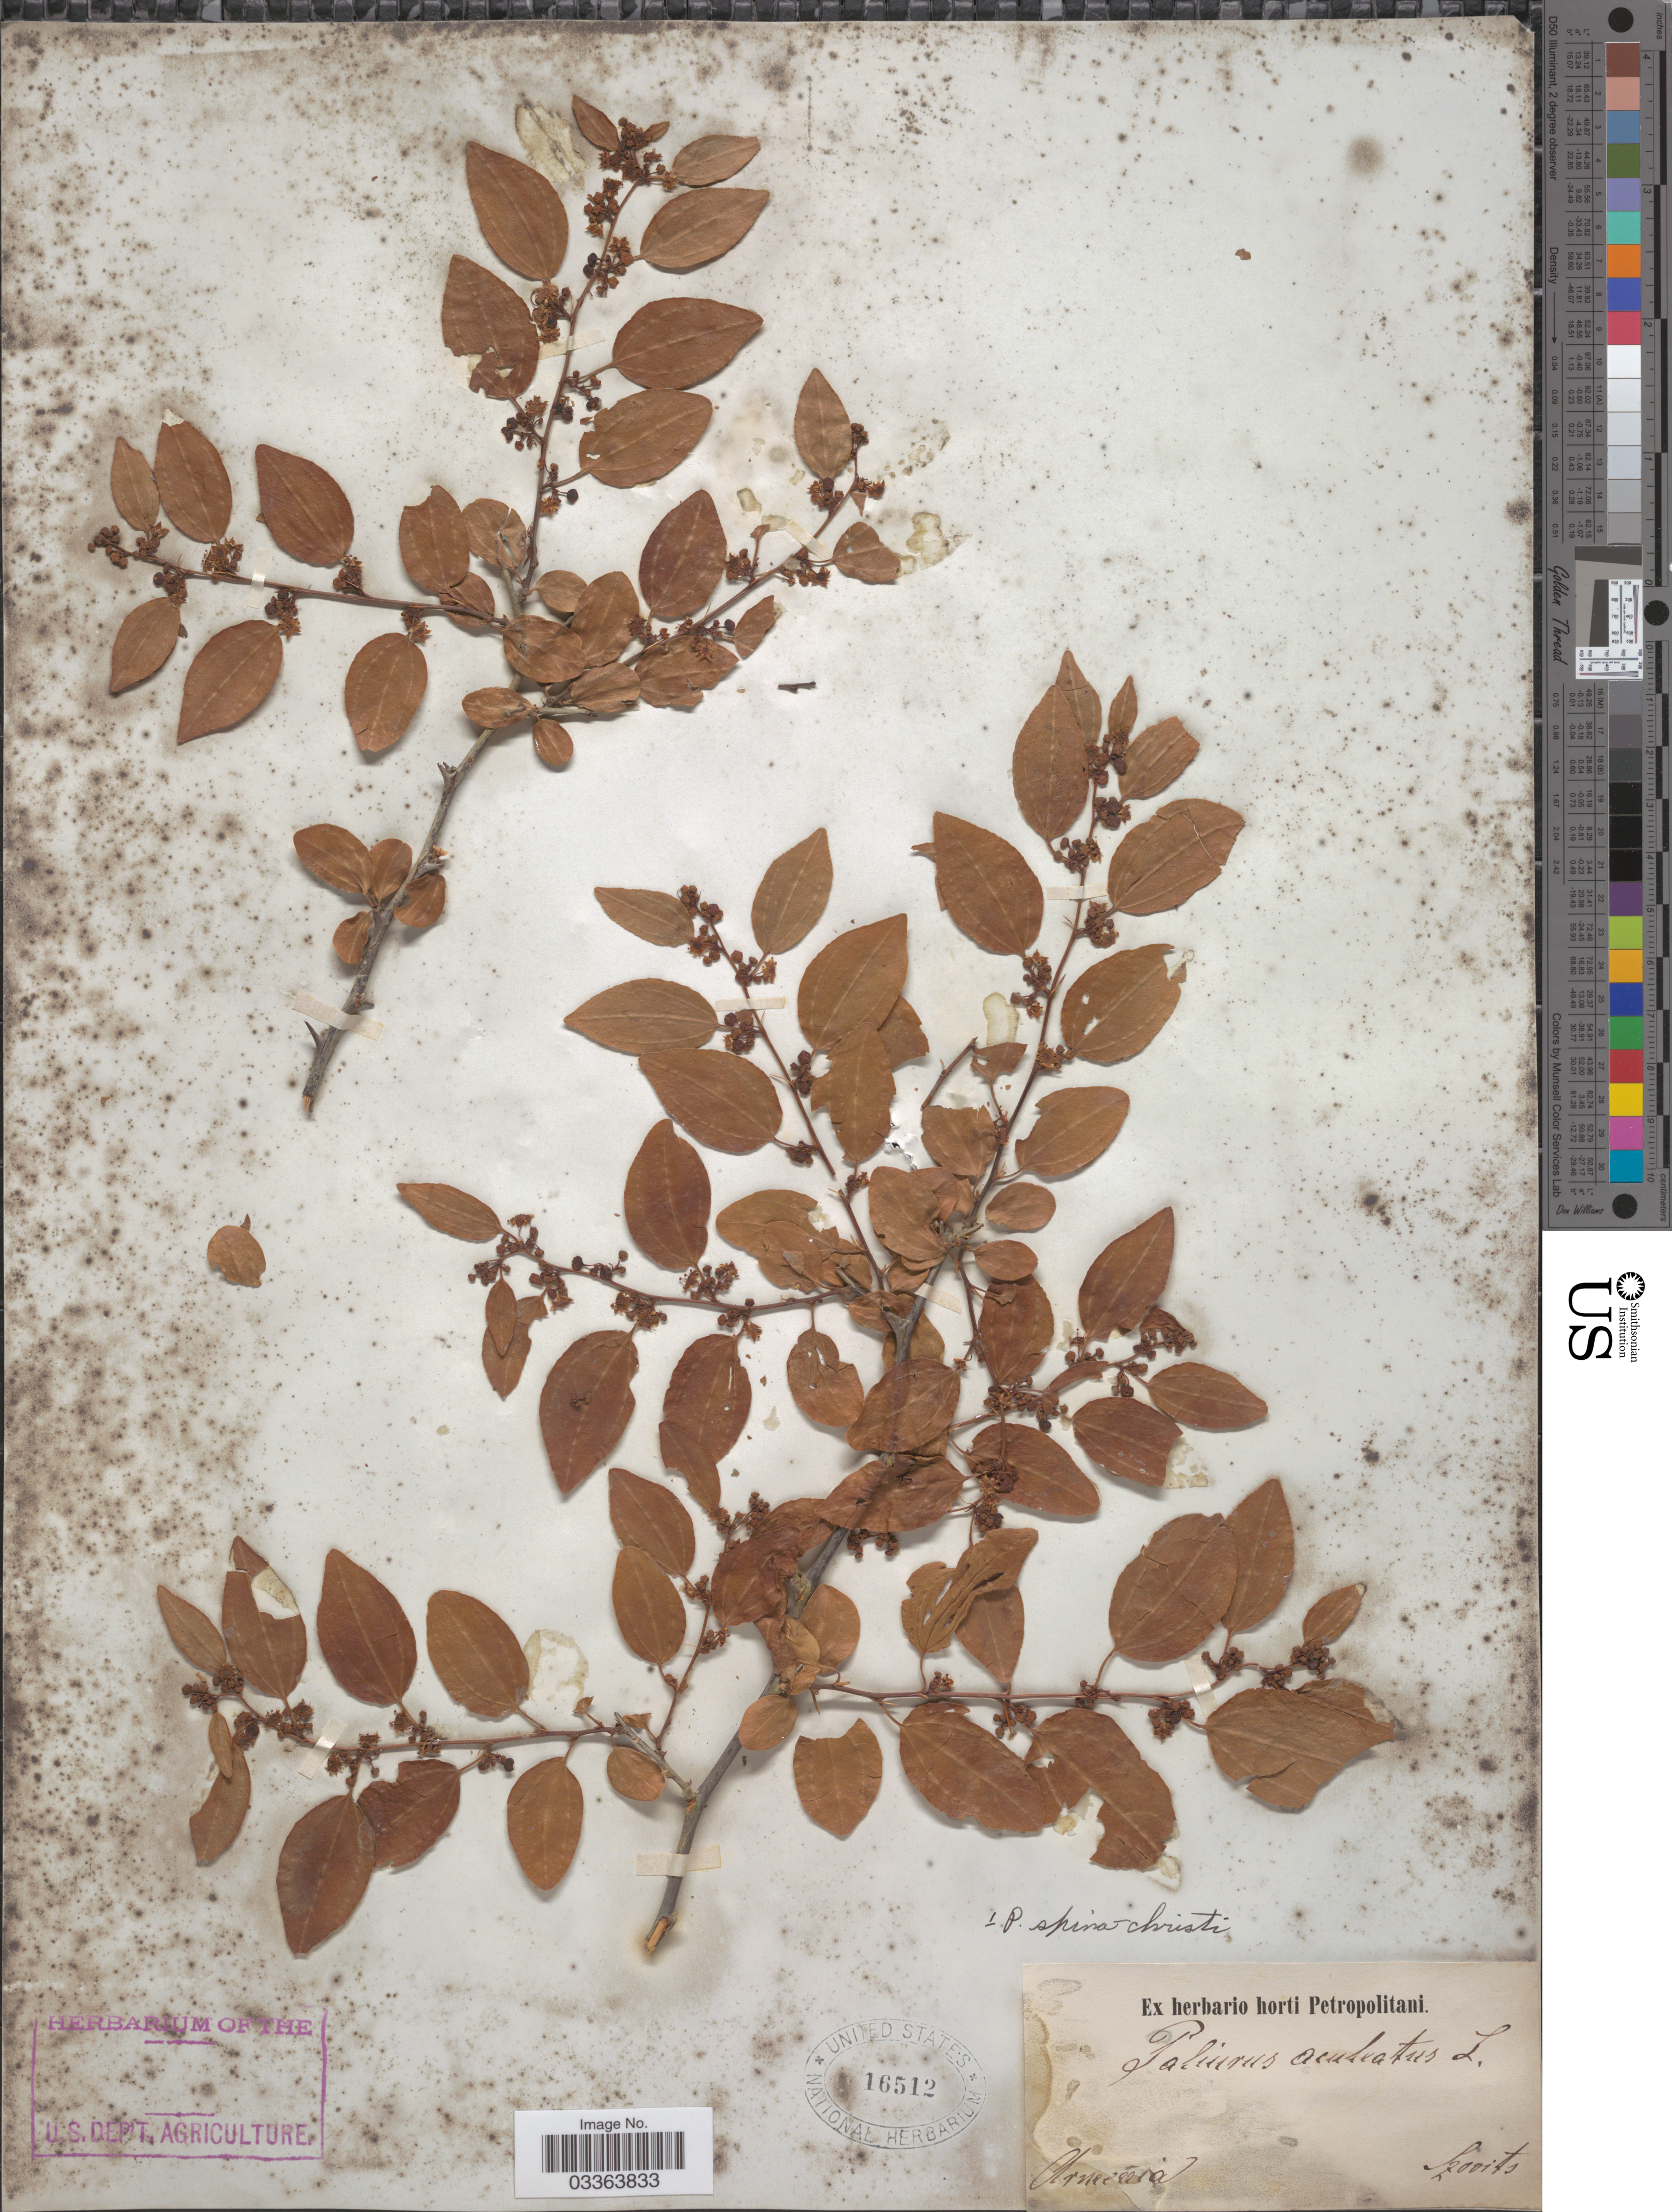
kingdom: Plantae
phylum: Tracheophyta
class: Magnoliopsida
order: Rosales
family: Rhamnaceae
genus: Paliurus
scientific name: Paliurus spina-christi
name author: Mill.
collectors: Szovits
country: Armenia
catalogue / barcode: US 16512